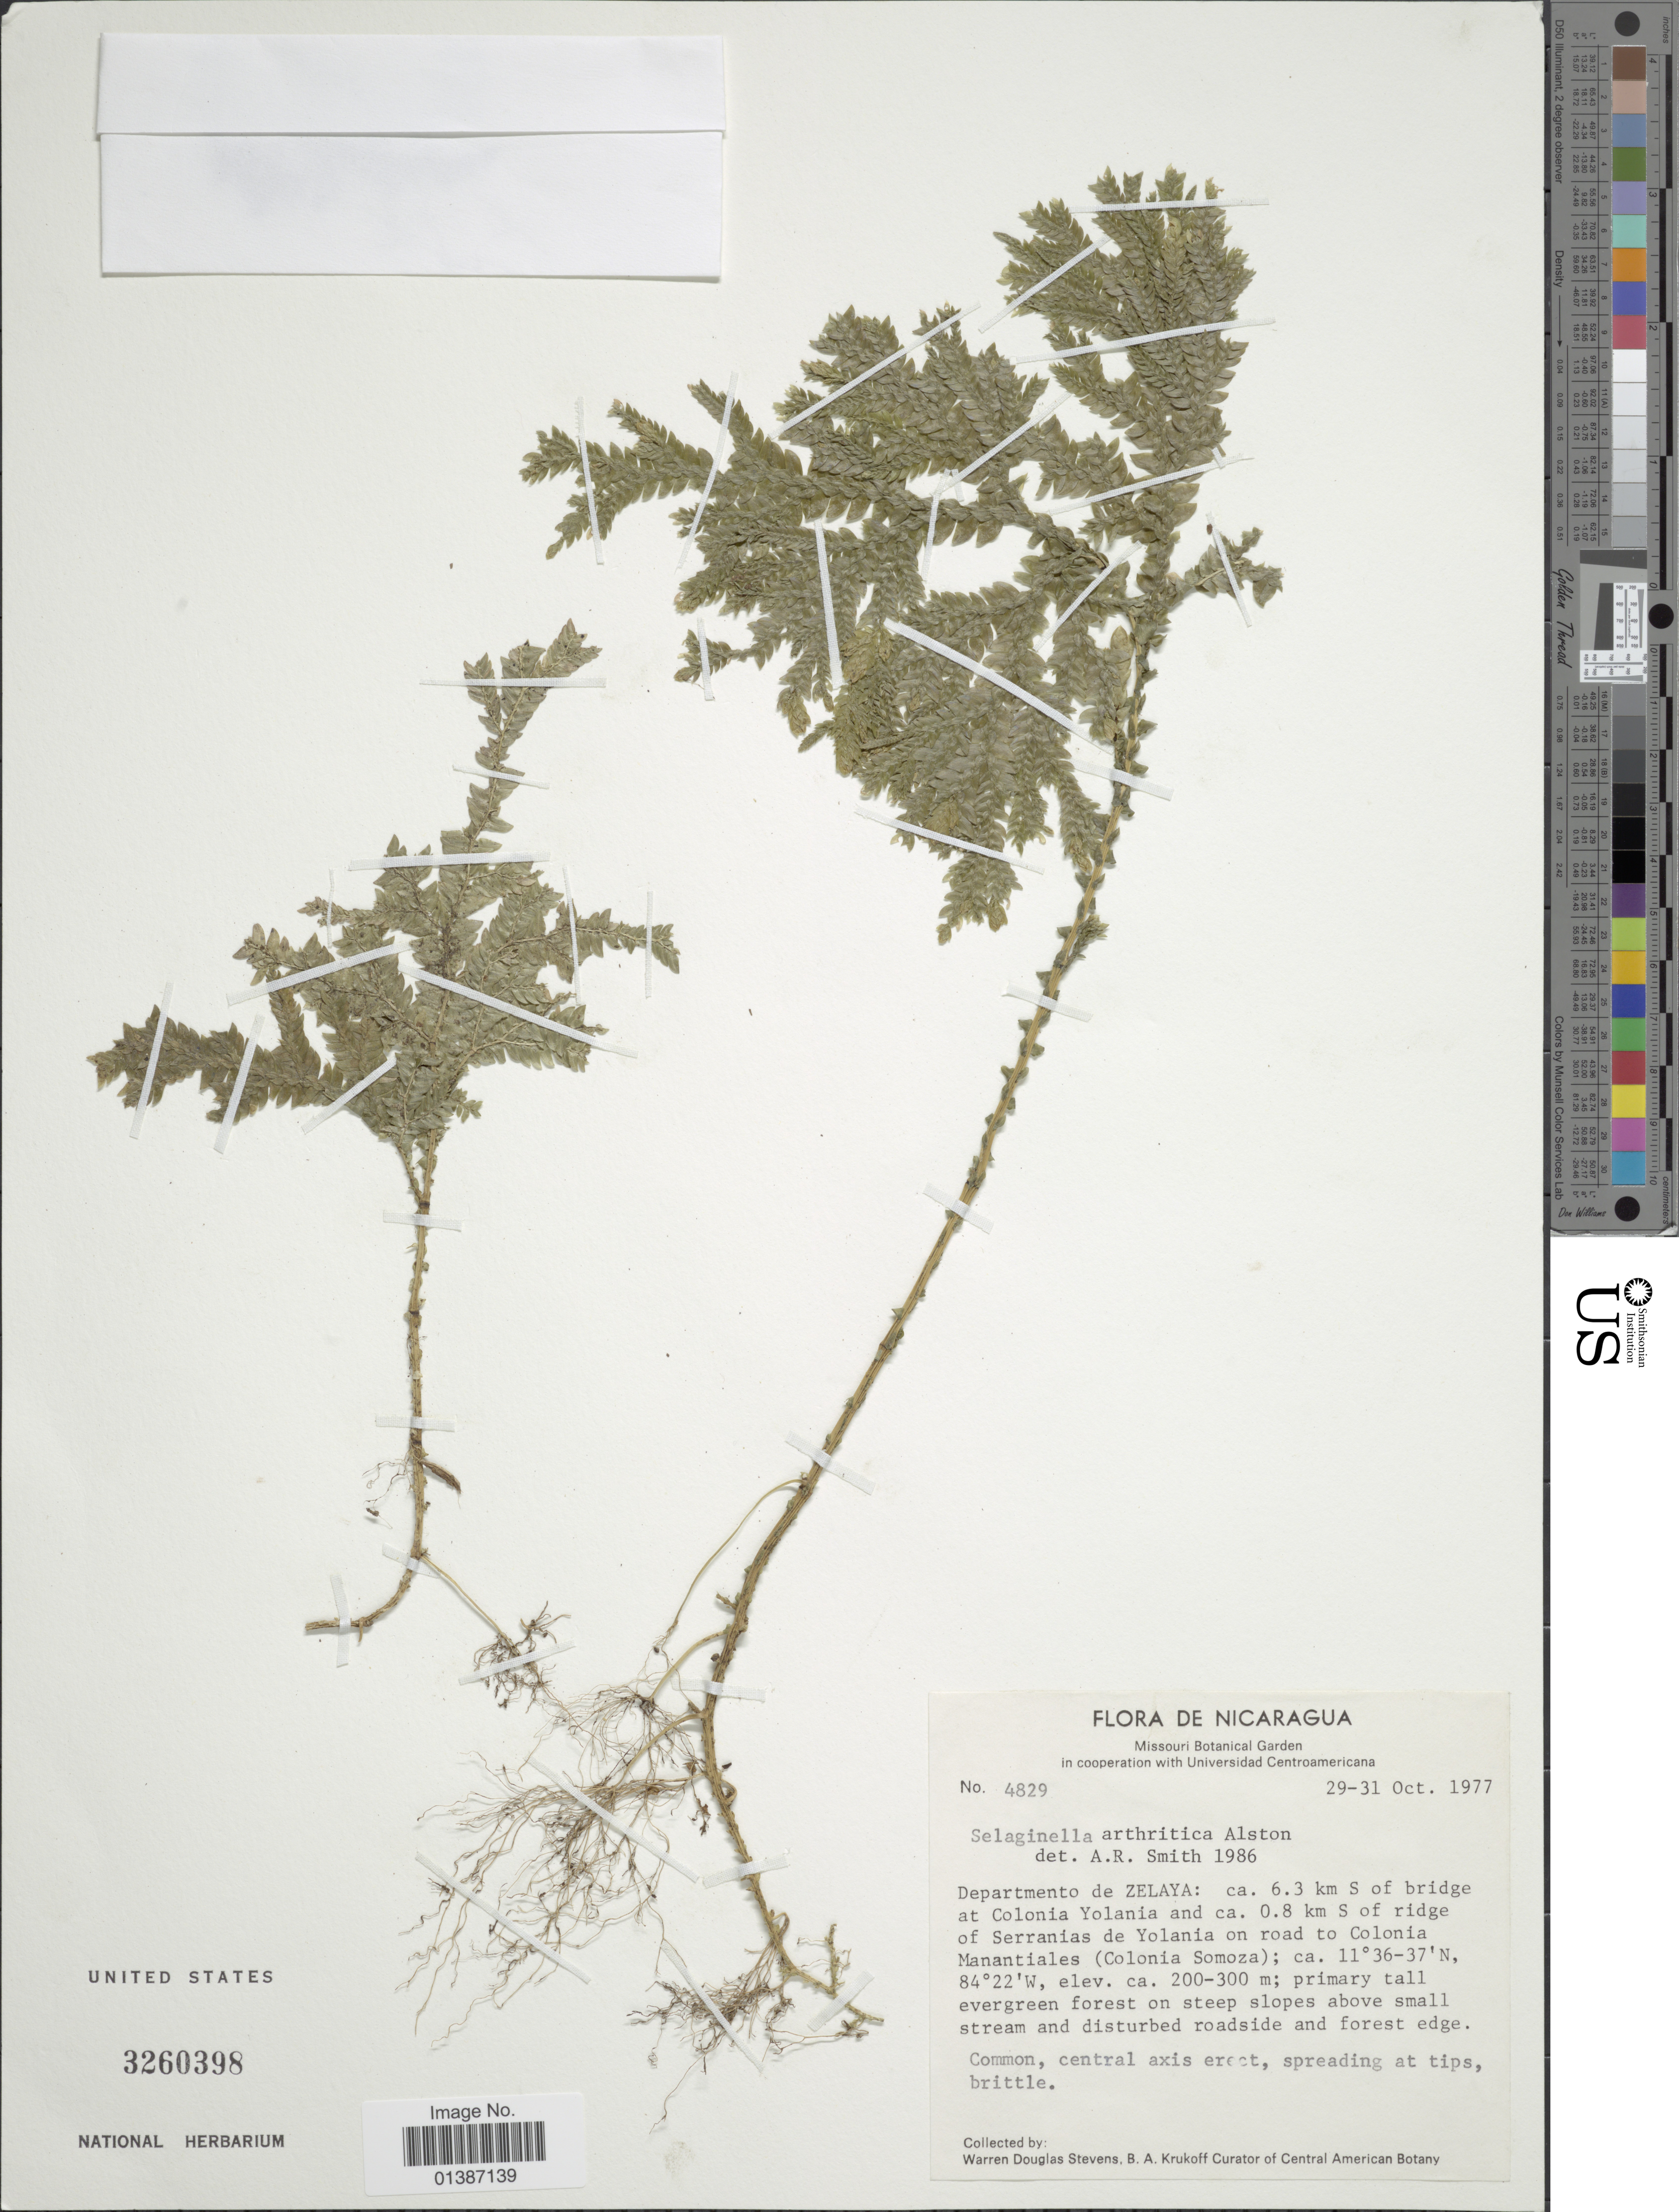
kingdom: Plantae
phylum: Tracheophyta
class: Lycopodiopsida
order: Selaginellales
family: Selaginellaceae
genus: Selaginella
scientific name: Selaginella arthritica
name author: Alston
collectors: W. D. Stevens & B. A. Krukoff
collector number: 4829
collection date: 1977-10-29/1977-10-31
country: Nicaragua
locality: Departamento de Zelaya: ca. 6.3 km S of bridge at Colonia Yolania and ca. 0.8 km S of ridge of Serranias de Yolania on road to Colonia Manantiales (Colonia Somoza)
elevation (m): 200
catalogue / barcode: US 3260398